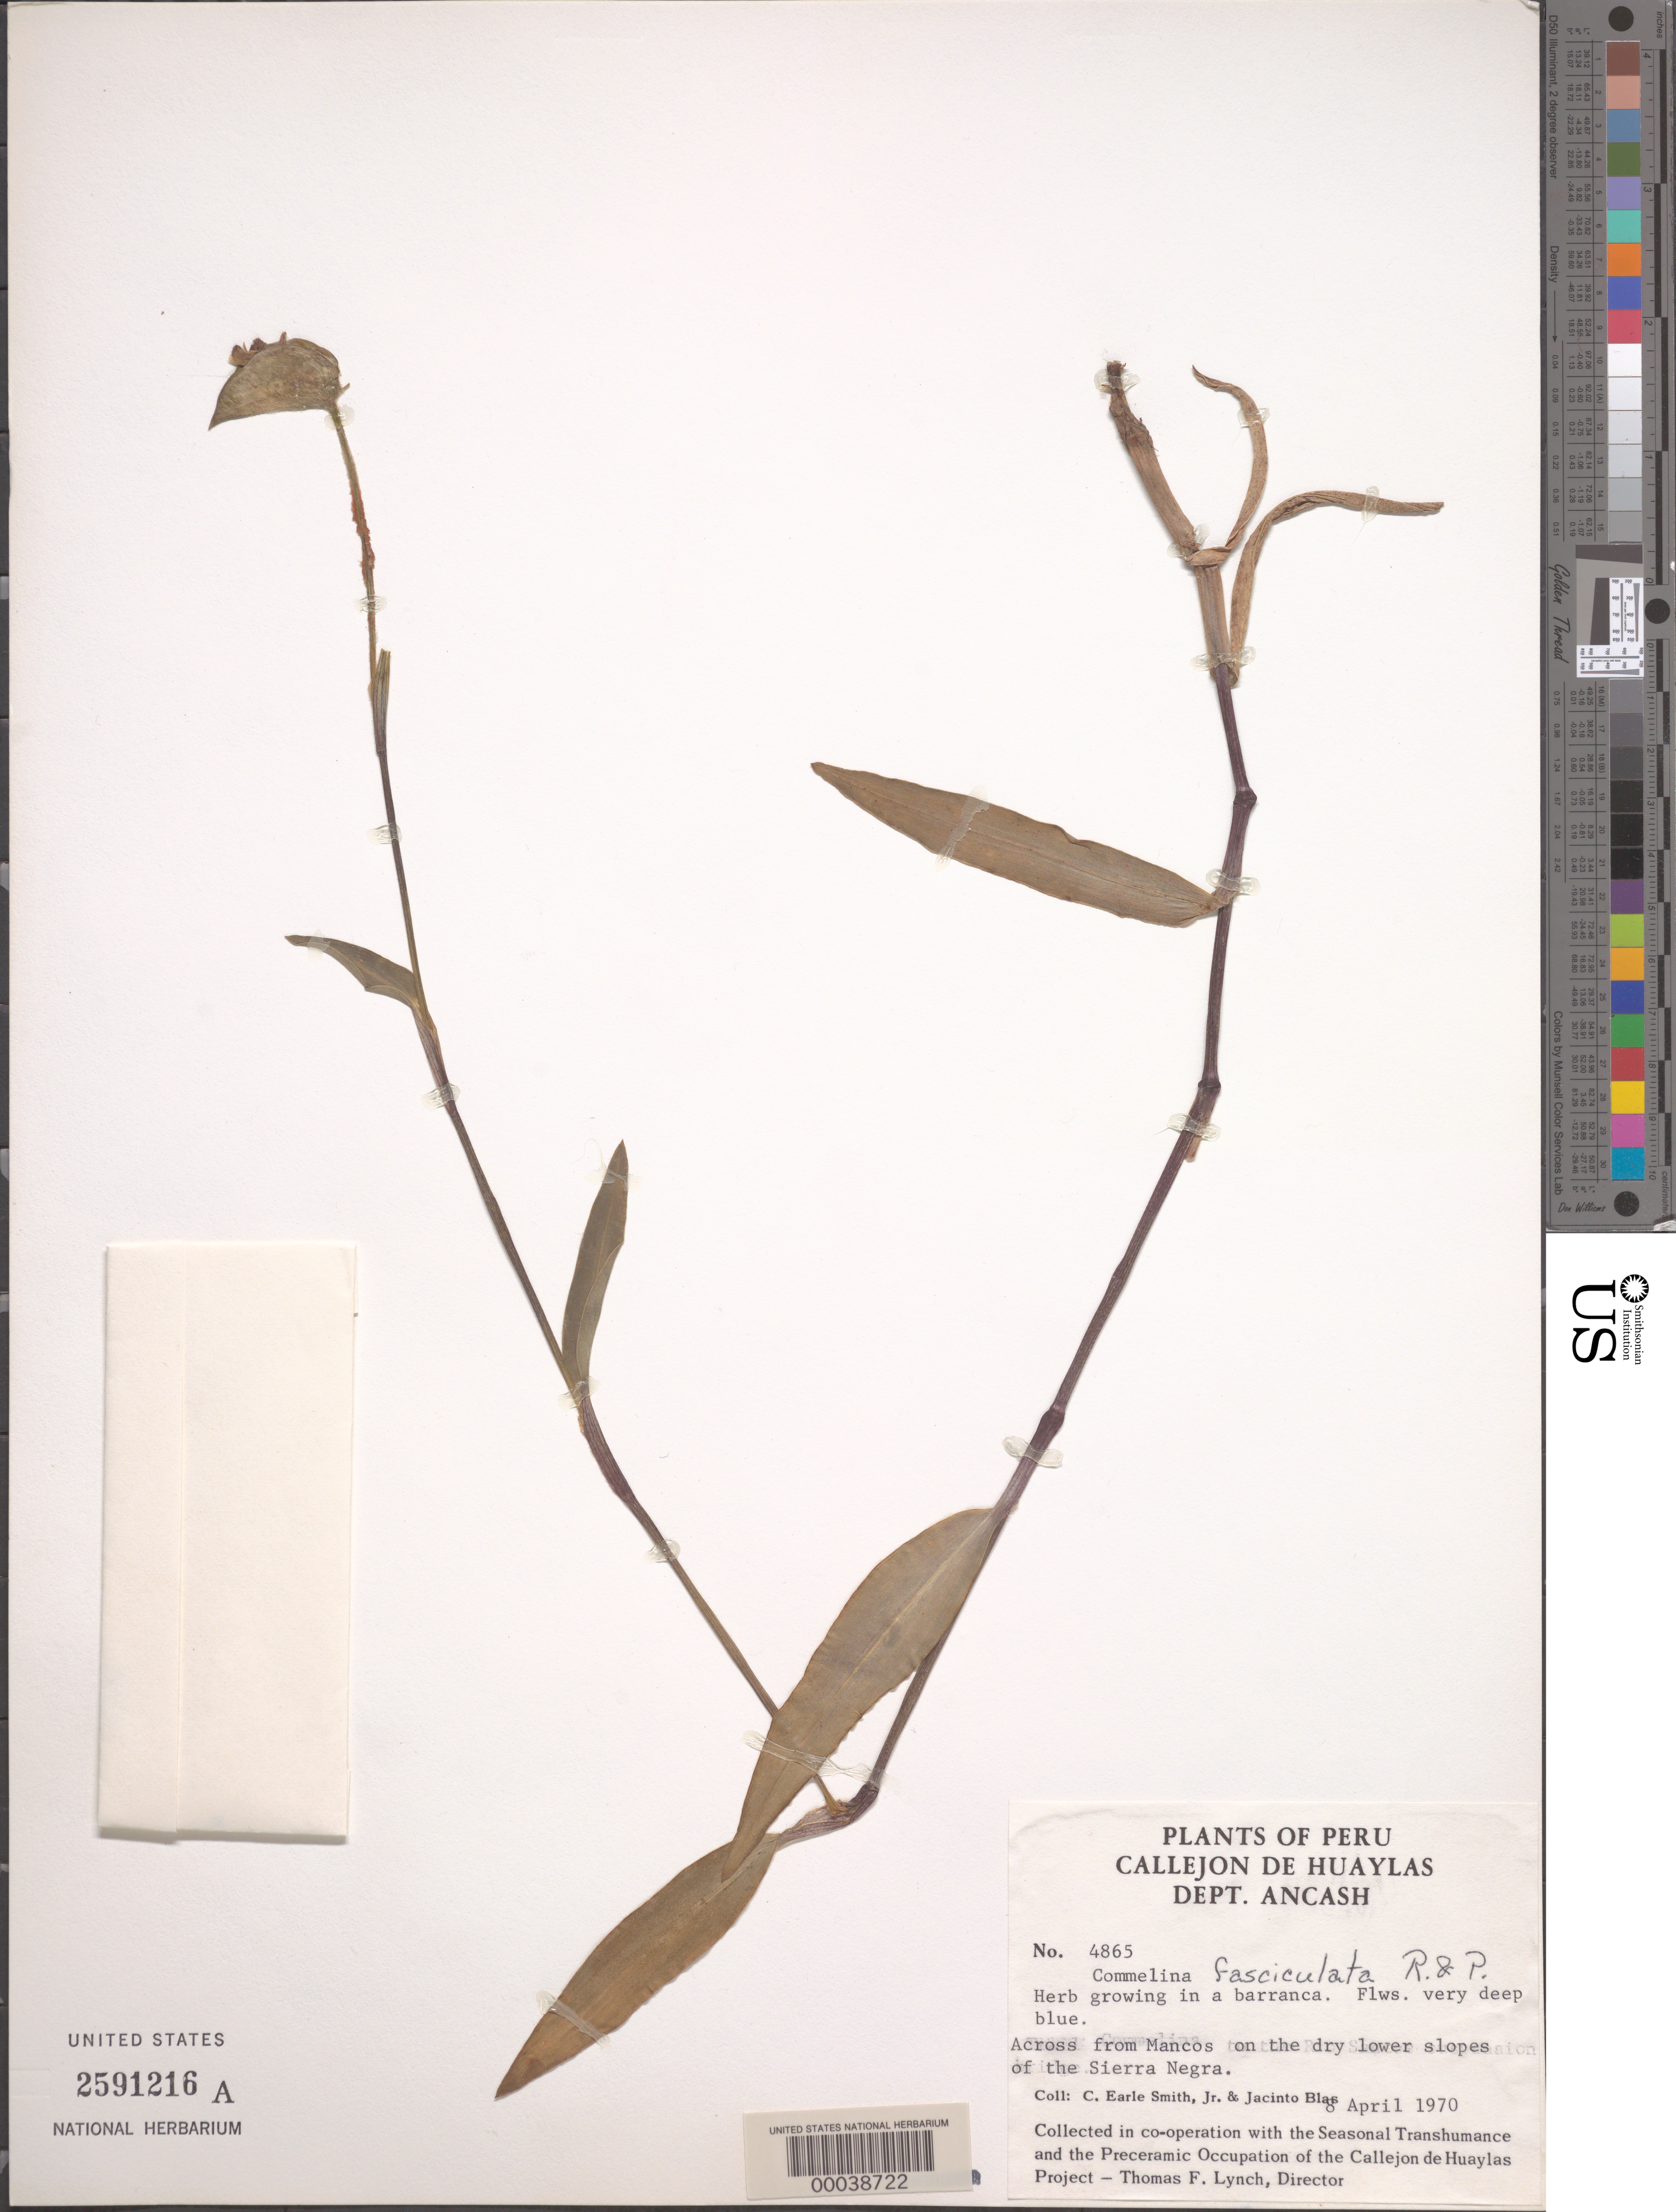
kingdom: Plantae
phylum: Tracheophyta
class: Liliopsida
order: Commelinales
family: Commelinaceae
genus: Commelina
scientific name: Commelina fasciculata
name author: Ruiz & Pav.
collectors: C. E. Smith Jr. & J. Blas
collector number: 4865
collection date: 1970-04-08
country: Peru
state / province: Ancash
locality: Callejon de Huaylas. Dept. Ancash. Across from Mancos on the dry lower slopes of the Sierra Negra.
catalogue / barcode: US 2591216A